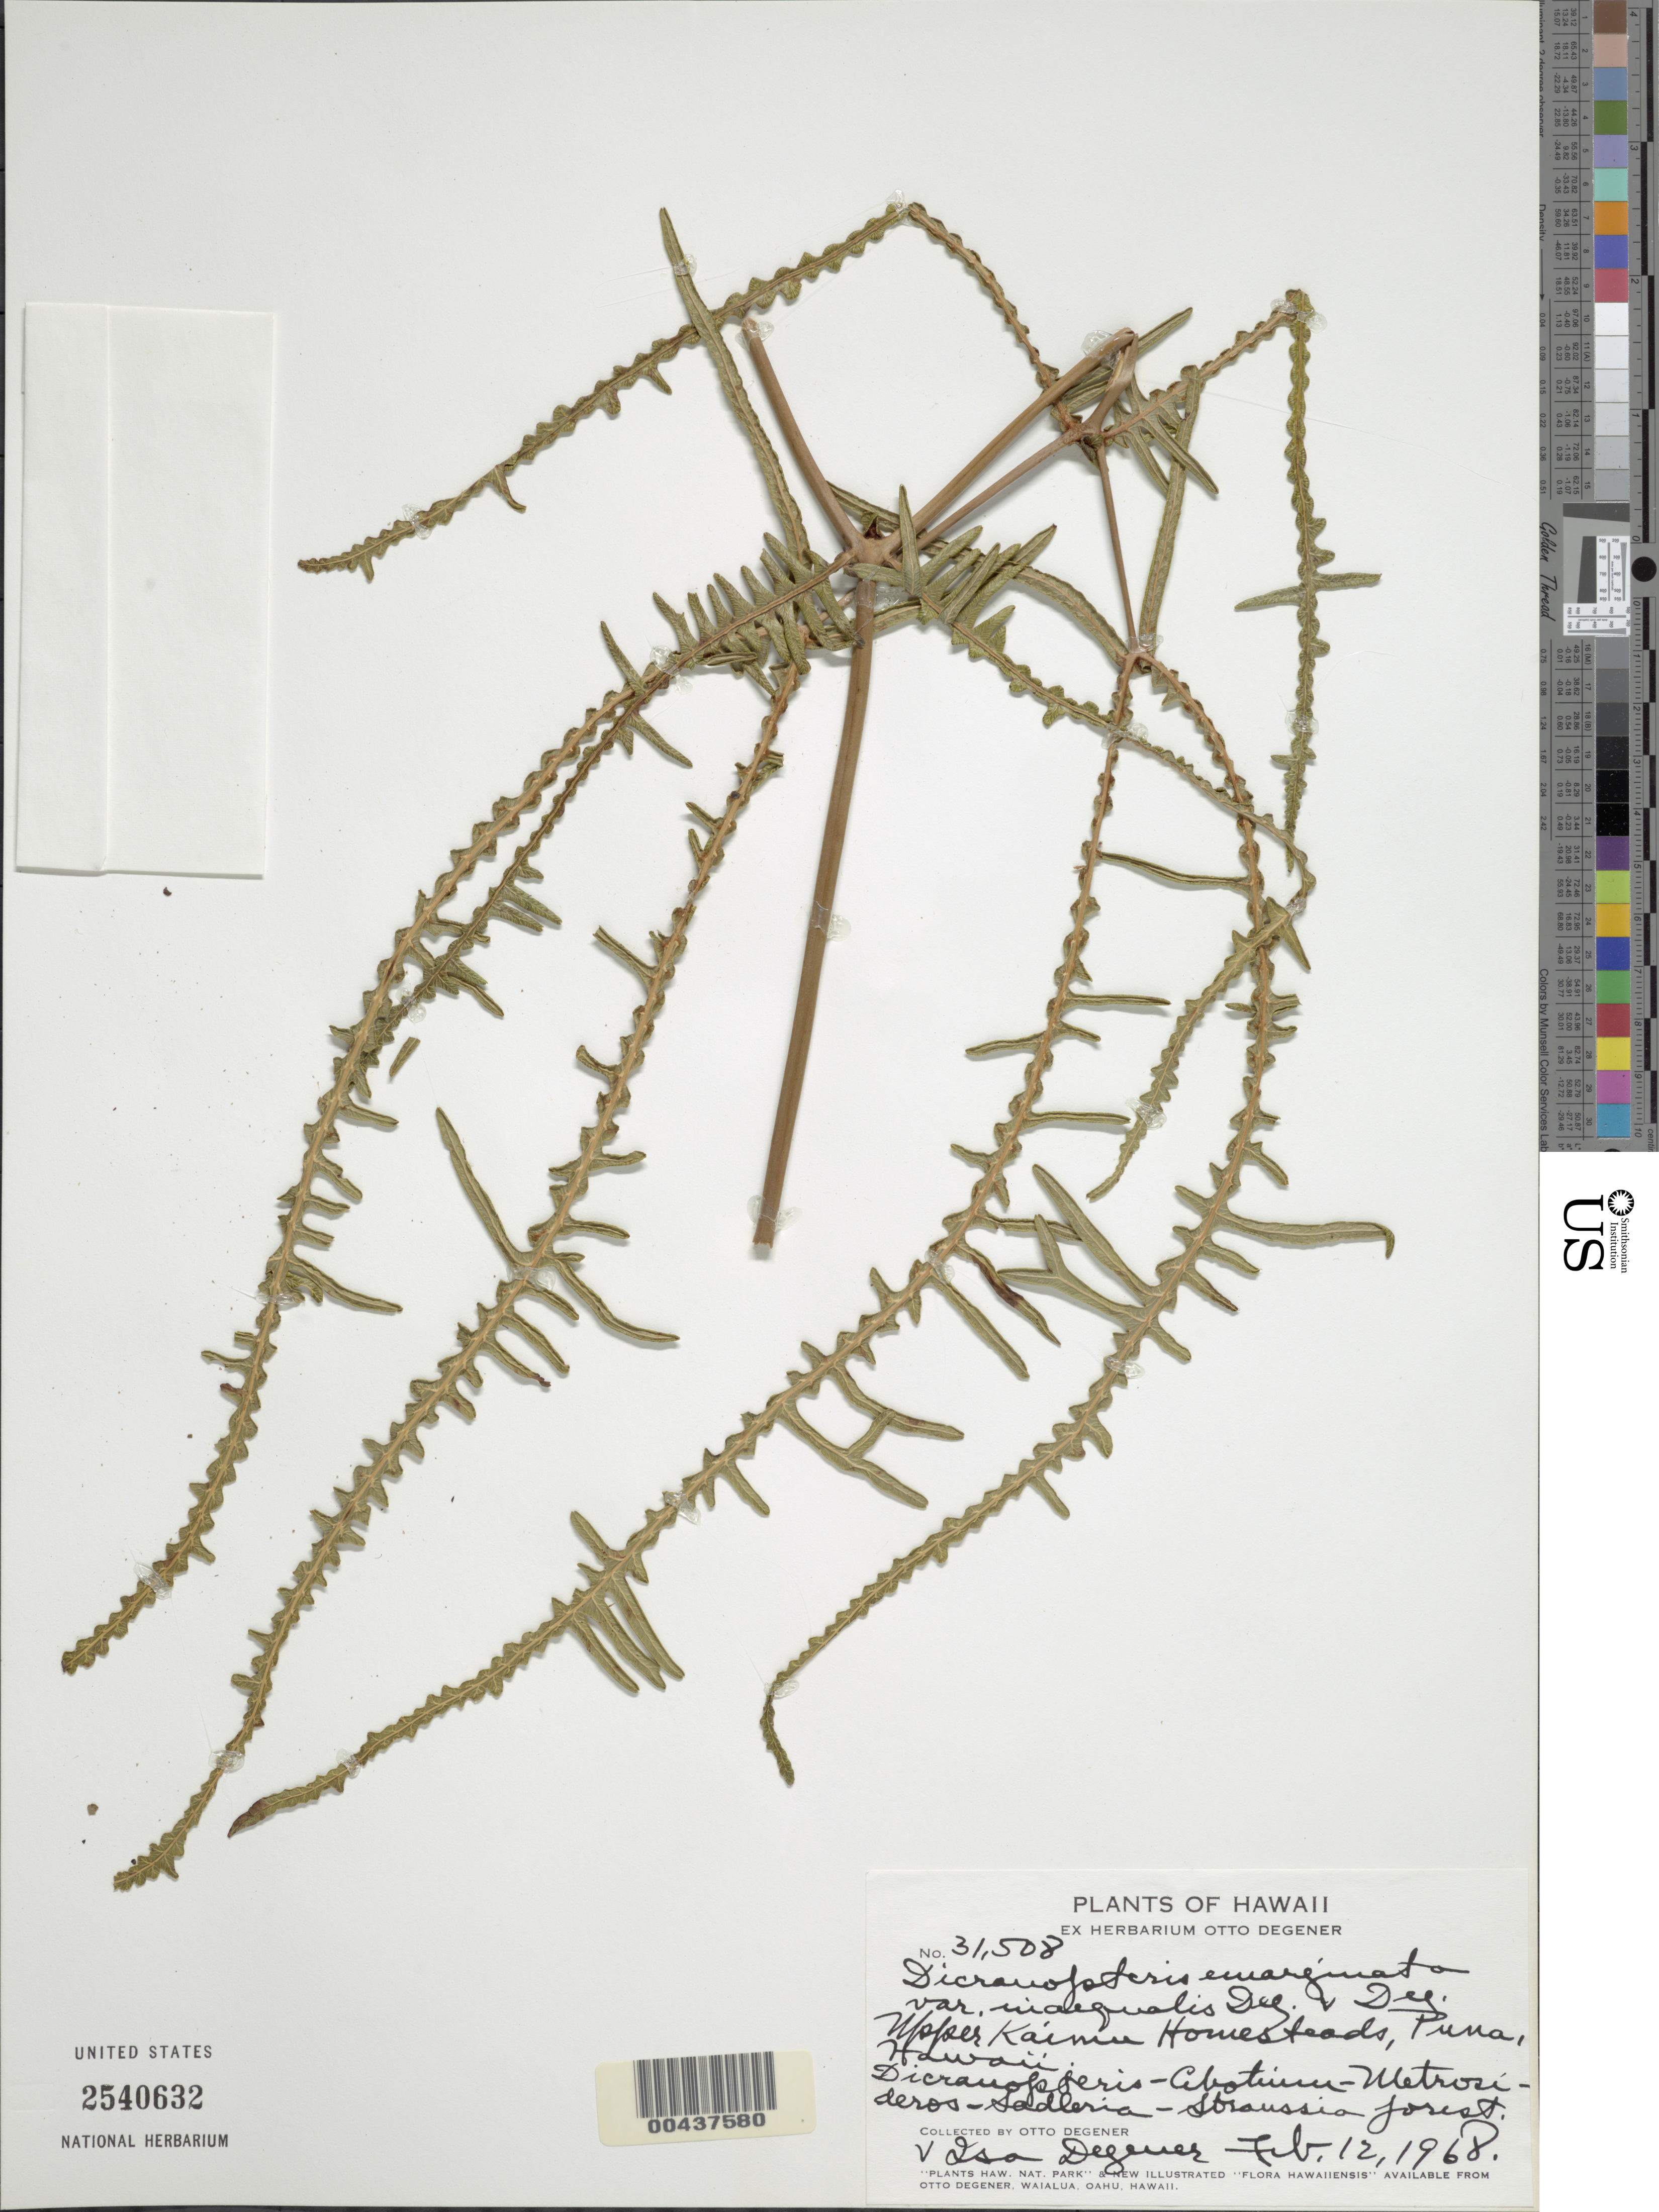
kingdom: Plantae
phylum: Tracheophyta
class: Polypodiopsida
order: Gleicheniales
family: Gleicheniaceae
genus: Dicranopteris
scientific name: Dicranopteris linearis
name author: (Burm. f.) Underw.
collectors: O. Degener & I. Degener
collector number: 31508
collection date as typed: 12 Feb 1968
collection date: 1968-02-12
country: United States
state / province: Hawaii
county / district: Hawaii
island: Hawaii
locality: upper Kaimu Homesteads, Puna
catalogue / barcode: US 2540632